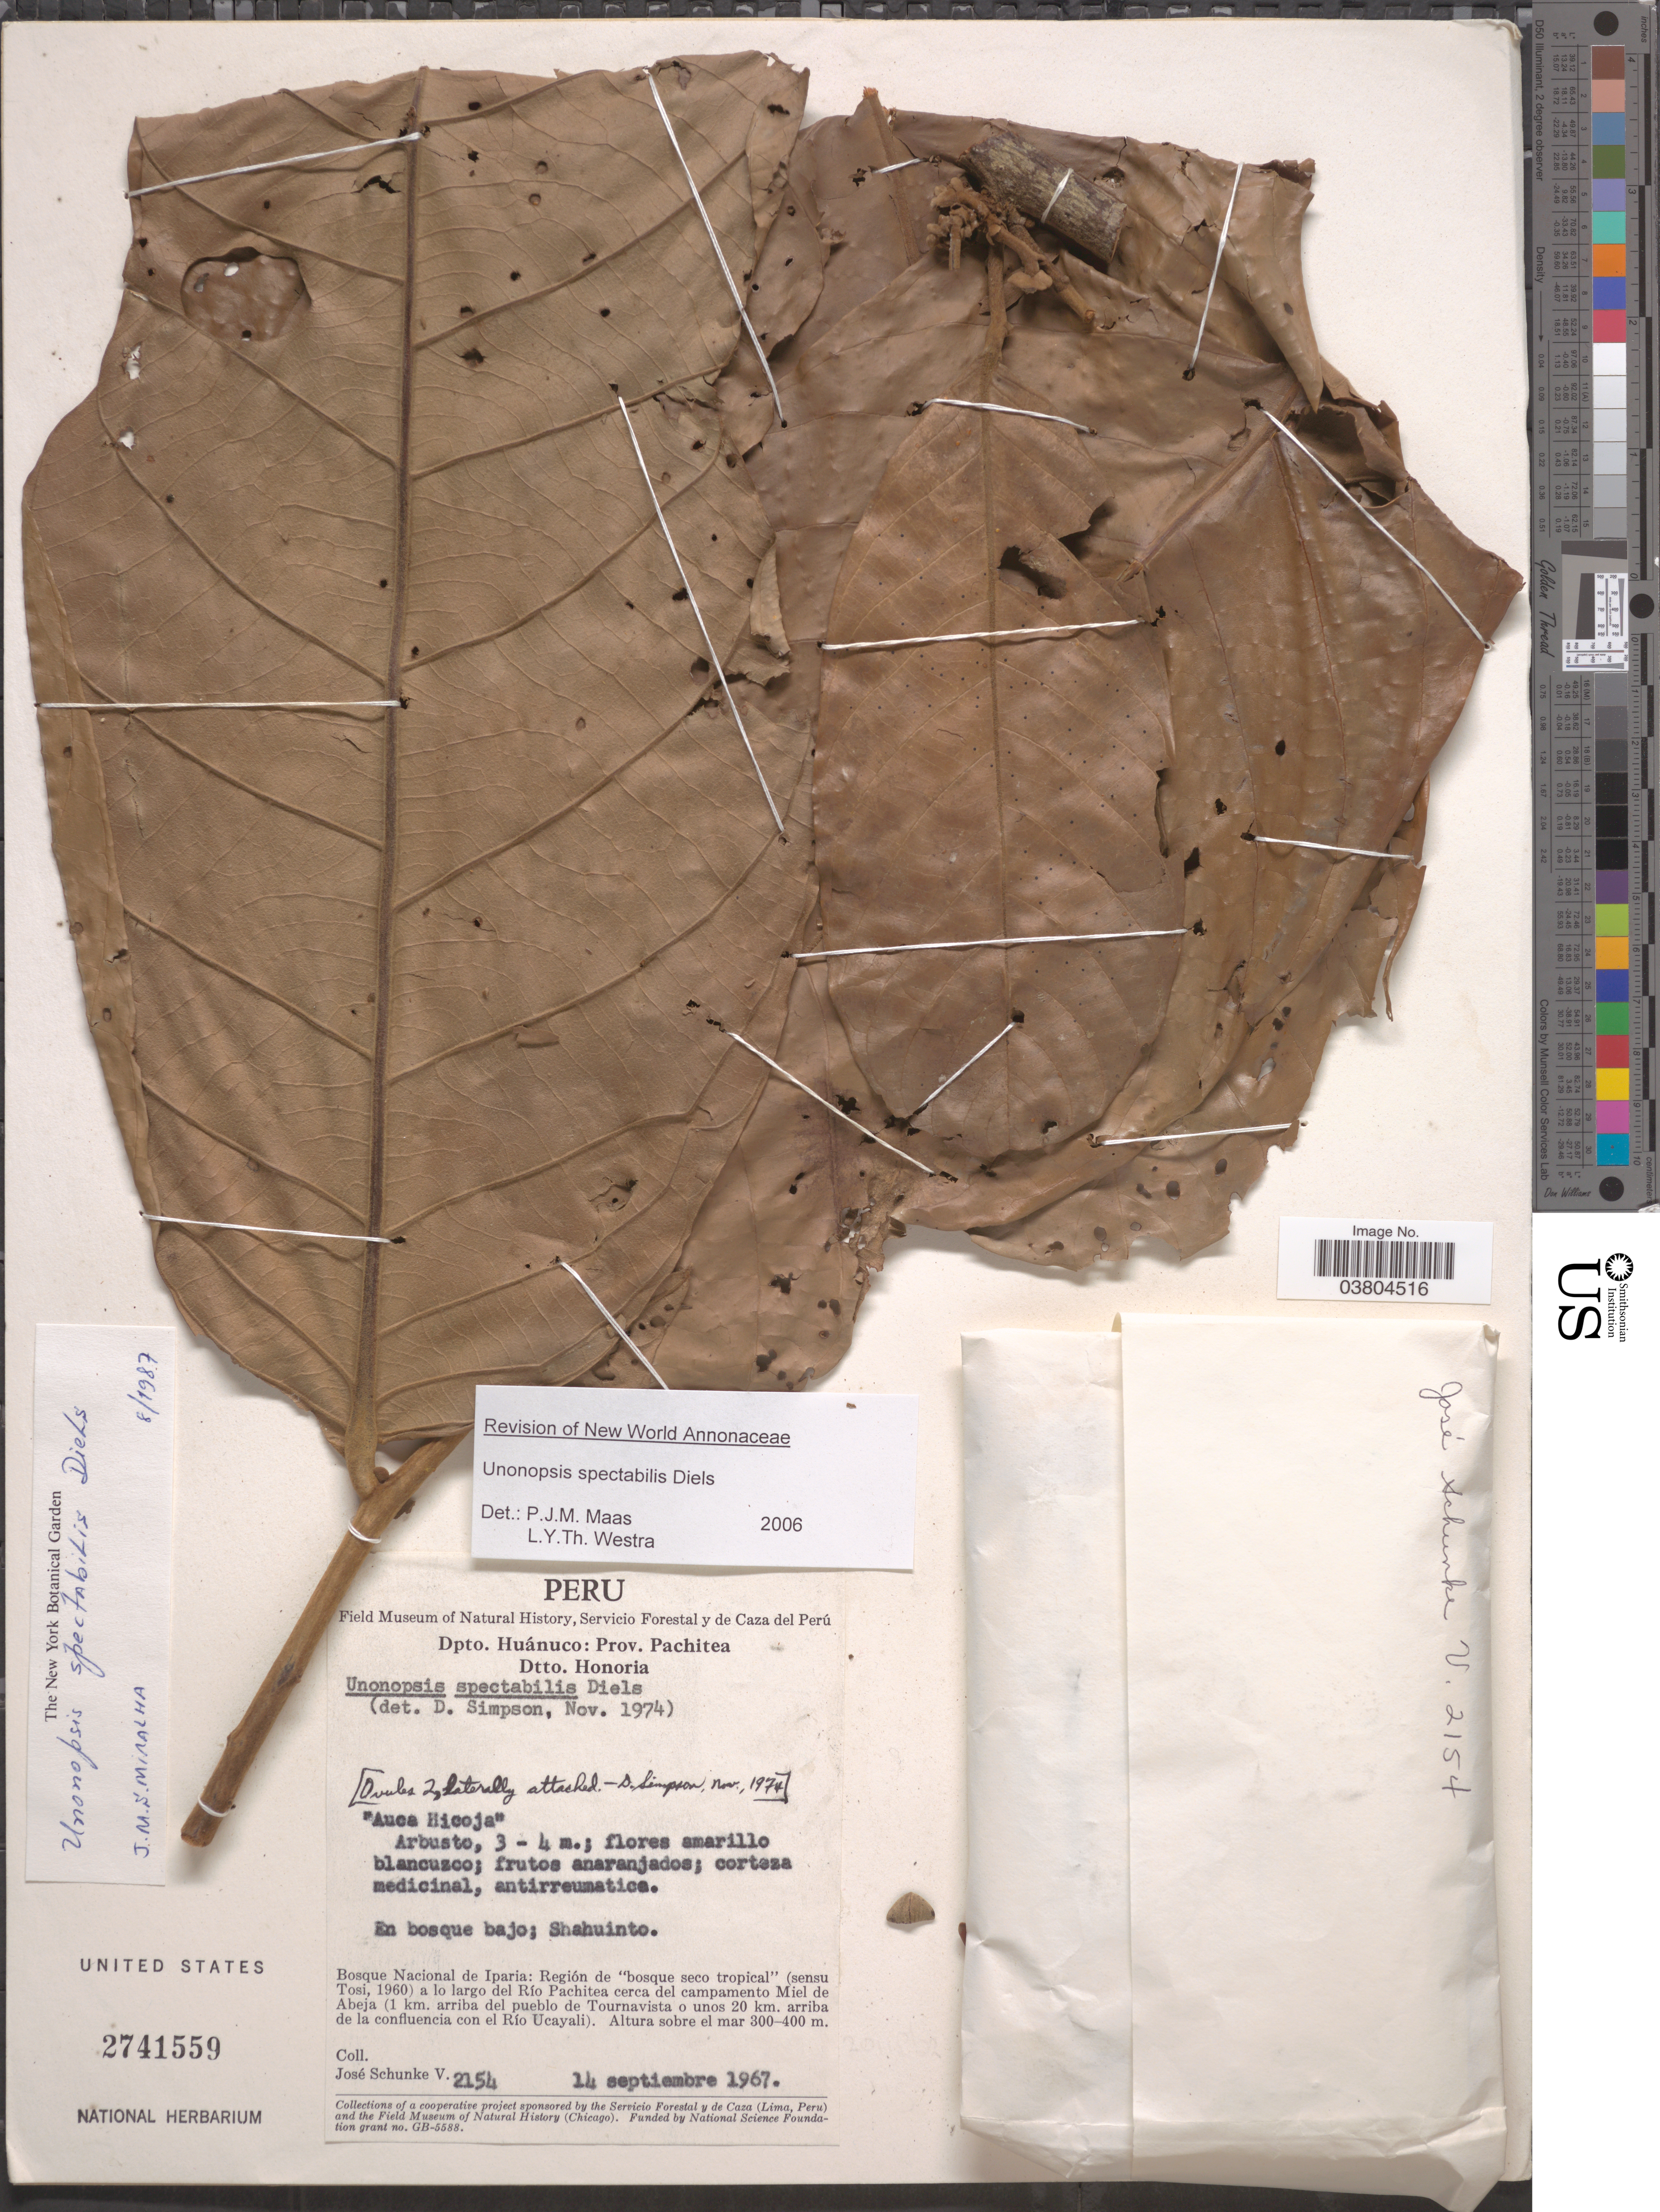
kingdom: Plantae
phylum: Tracheophyta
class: Magnoliopsida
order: Magnoliales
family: Annonaceae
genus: Unonopsis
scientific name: Unonopsis spectabilis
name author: Diels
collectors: J. Schunke Vigo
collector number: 2154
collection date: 1967-09-14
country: Peru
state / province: Huánuco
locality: Dpto. Huánuco: Prov. Pachitea. Dtto. Honoria. En bosque bajo; Shahuinto. Bosque Nacional de Iparía: Región de "bosque seco tropical" (sensu Tosi, 1960) a lo largo del Río Pachitea cerca del campamento Miel de Abeja (1 km. arriba del pueblo de Tournavista o unos 20 km. arriba de la confluencia con el Río Ucayali).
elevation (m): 300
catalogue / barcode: US 2741559